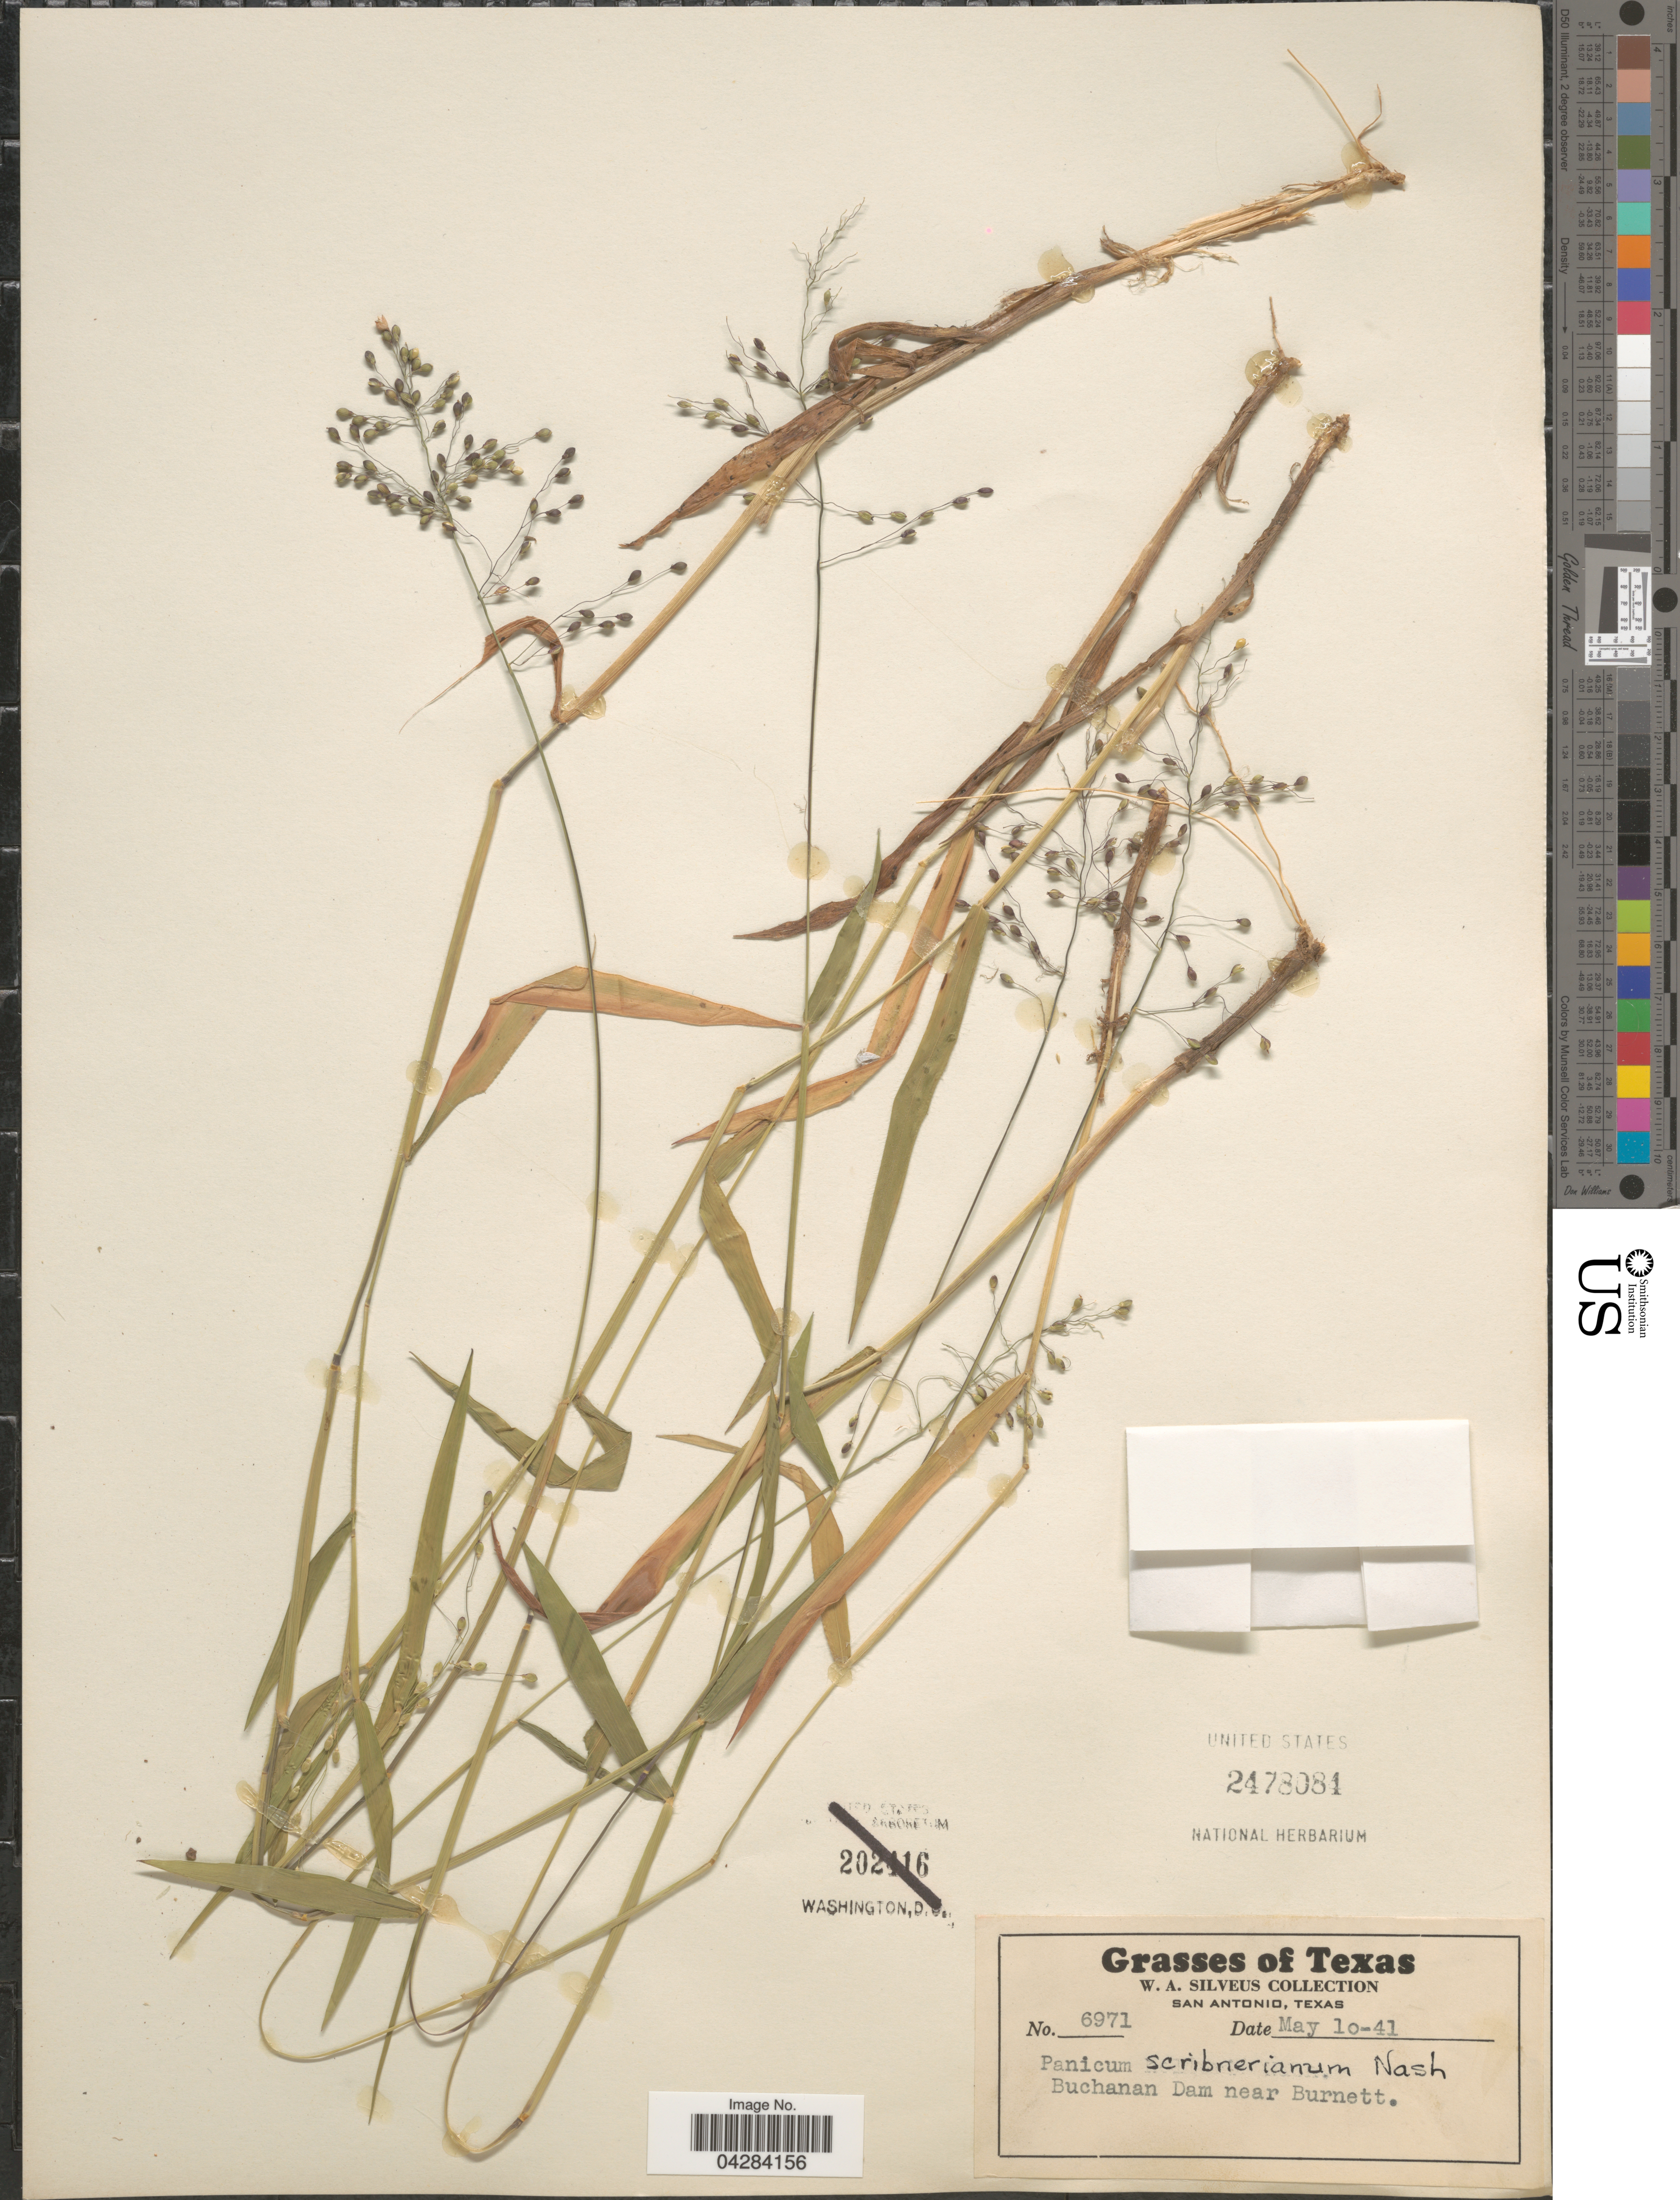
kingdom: Plantae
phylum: Tracheophyta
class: Liliopsida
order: Poales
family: Poaceae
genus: Dichanthelium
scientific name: Dichanthelium oligosanthes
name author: (Schult.) Gould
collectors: W. Silveus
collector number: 6971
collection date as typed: Transcribed d/m/y: 10/5/41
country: United States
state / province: Texas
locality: Buchanan Dam near Burnett.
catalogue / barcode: US 2478084